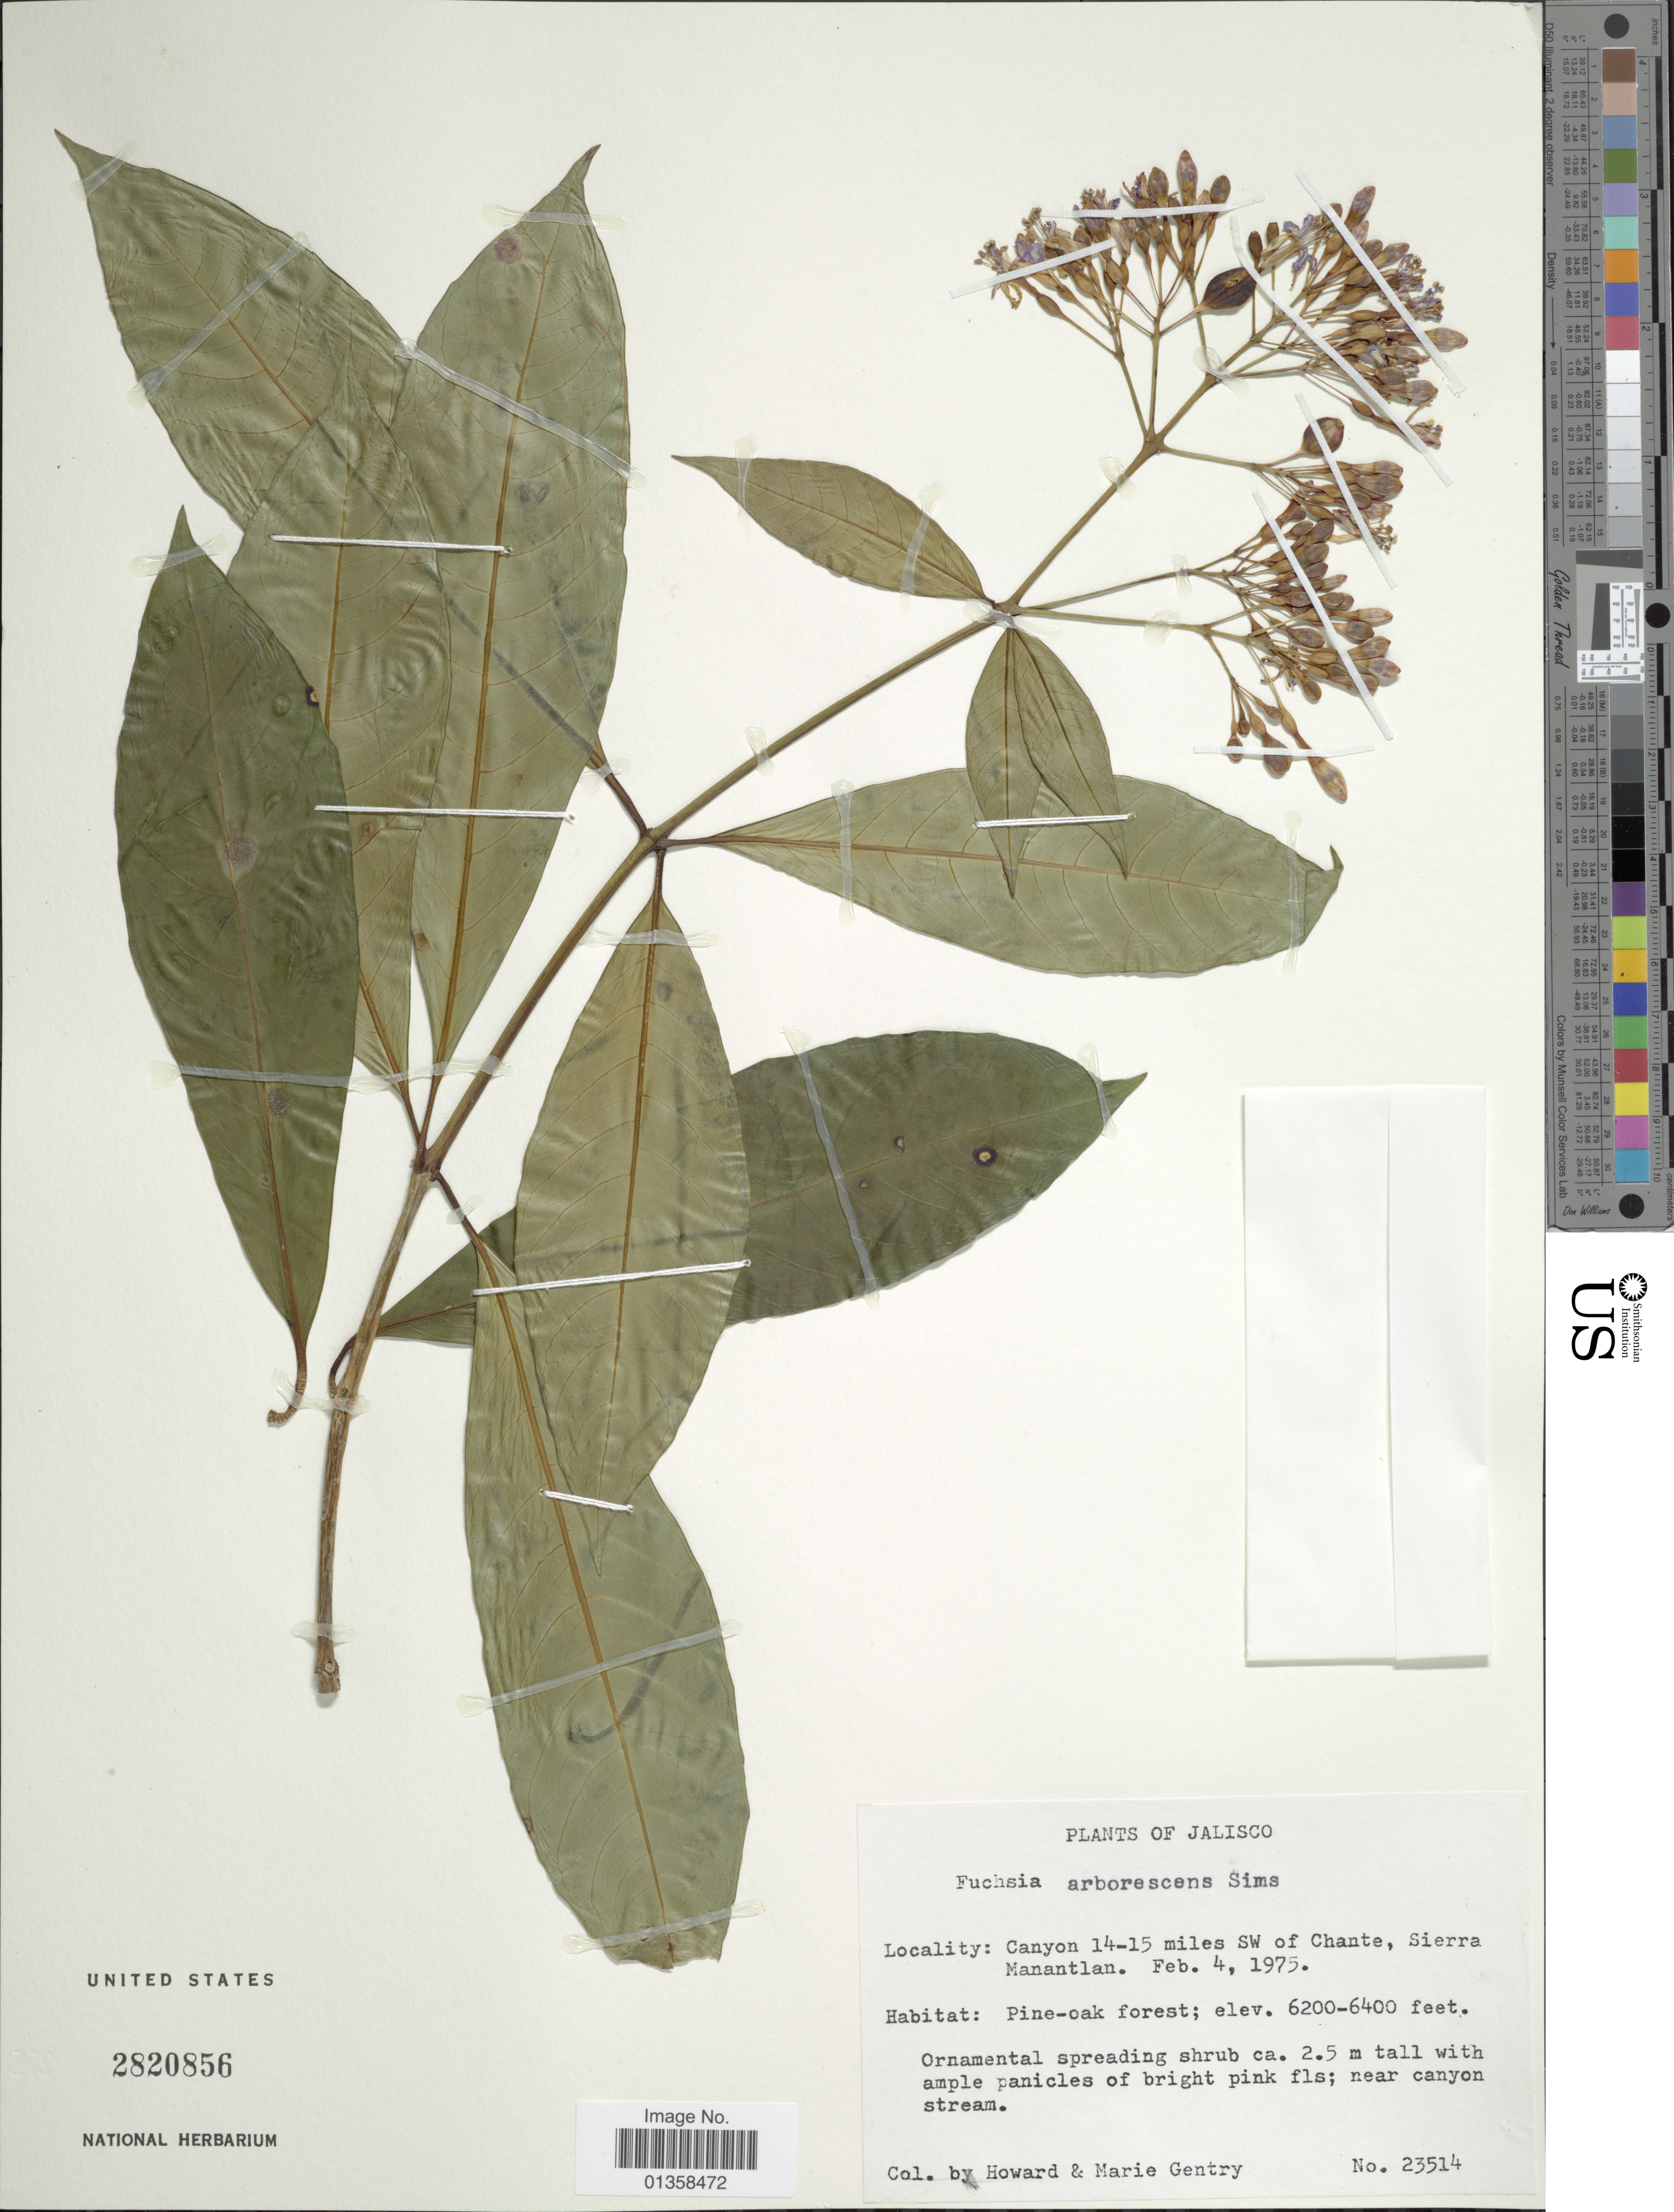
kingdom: Plantae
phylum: Tracheophyta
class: Magnoliopsida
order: Myrtales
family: Onagraceae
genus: Fuchsia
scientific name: Fuchsia arborescens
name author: Sims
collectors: H. S. Gentry & M. Gentry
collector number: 23514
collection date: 1975-02-04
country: Mexico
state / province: Jalisco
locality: Canyon 14-15 miles SW of Chante, Sierra Manantlan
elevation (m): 1890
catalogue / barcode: US 2820856